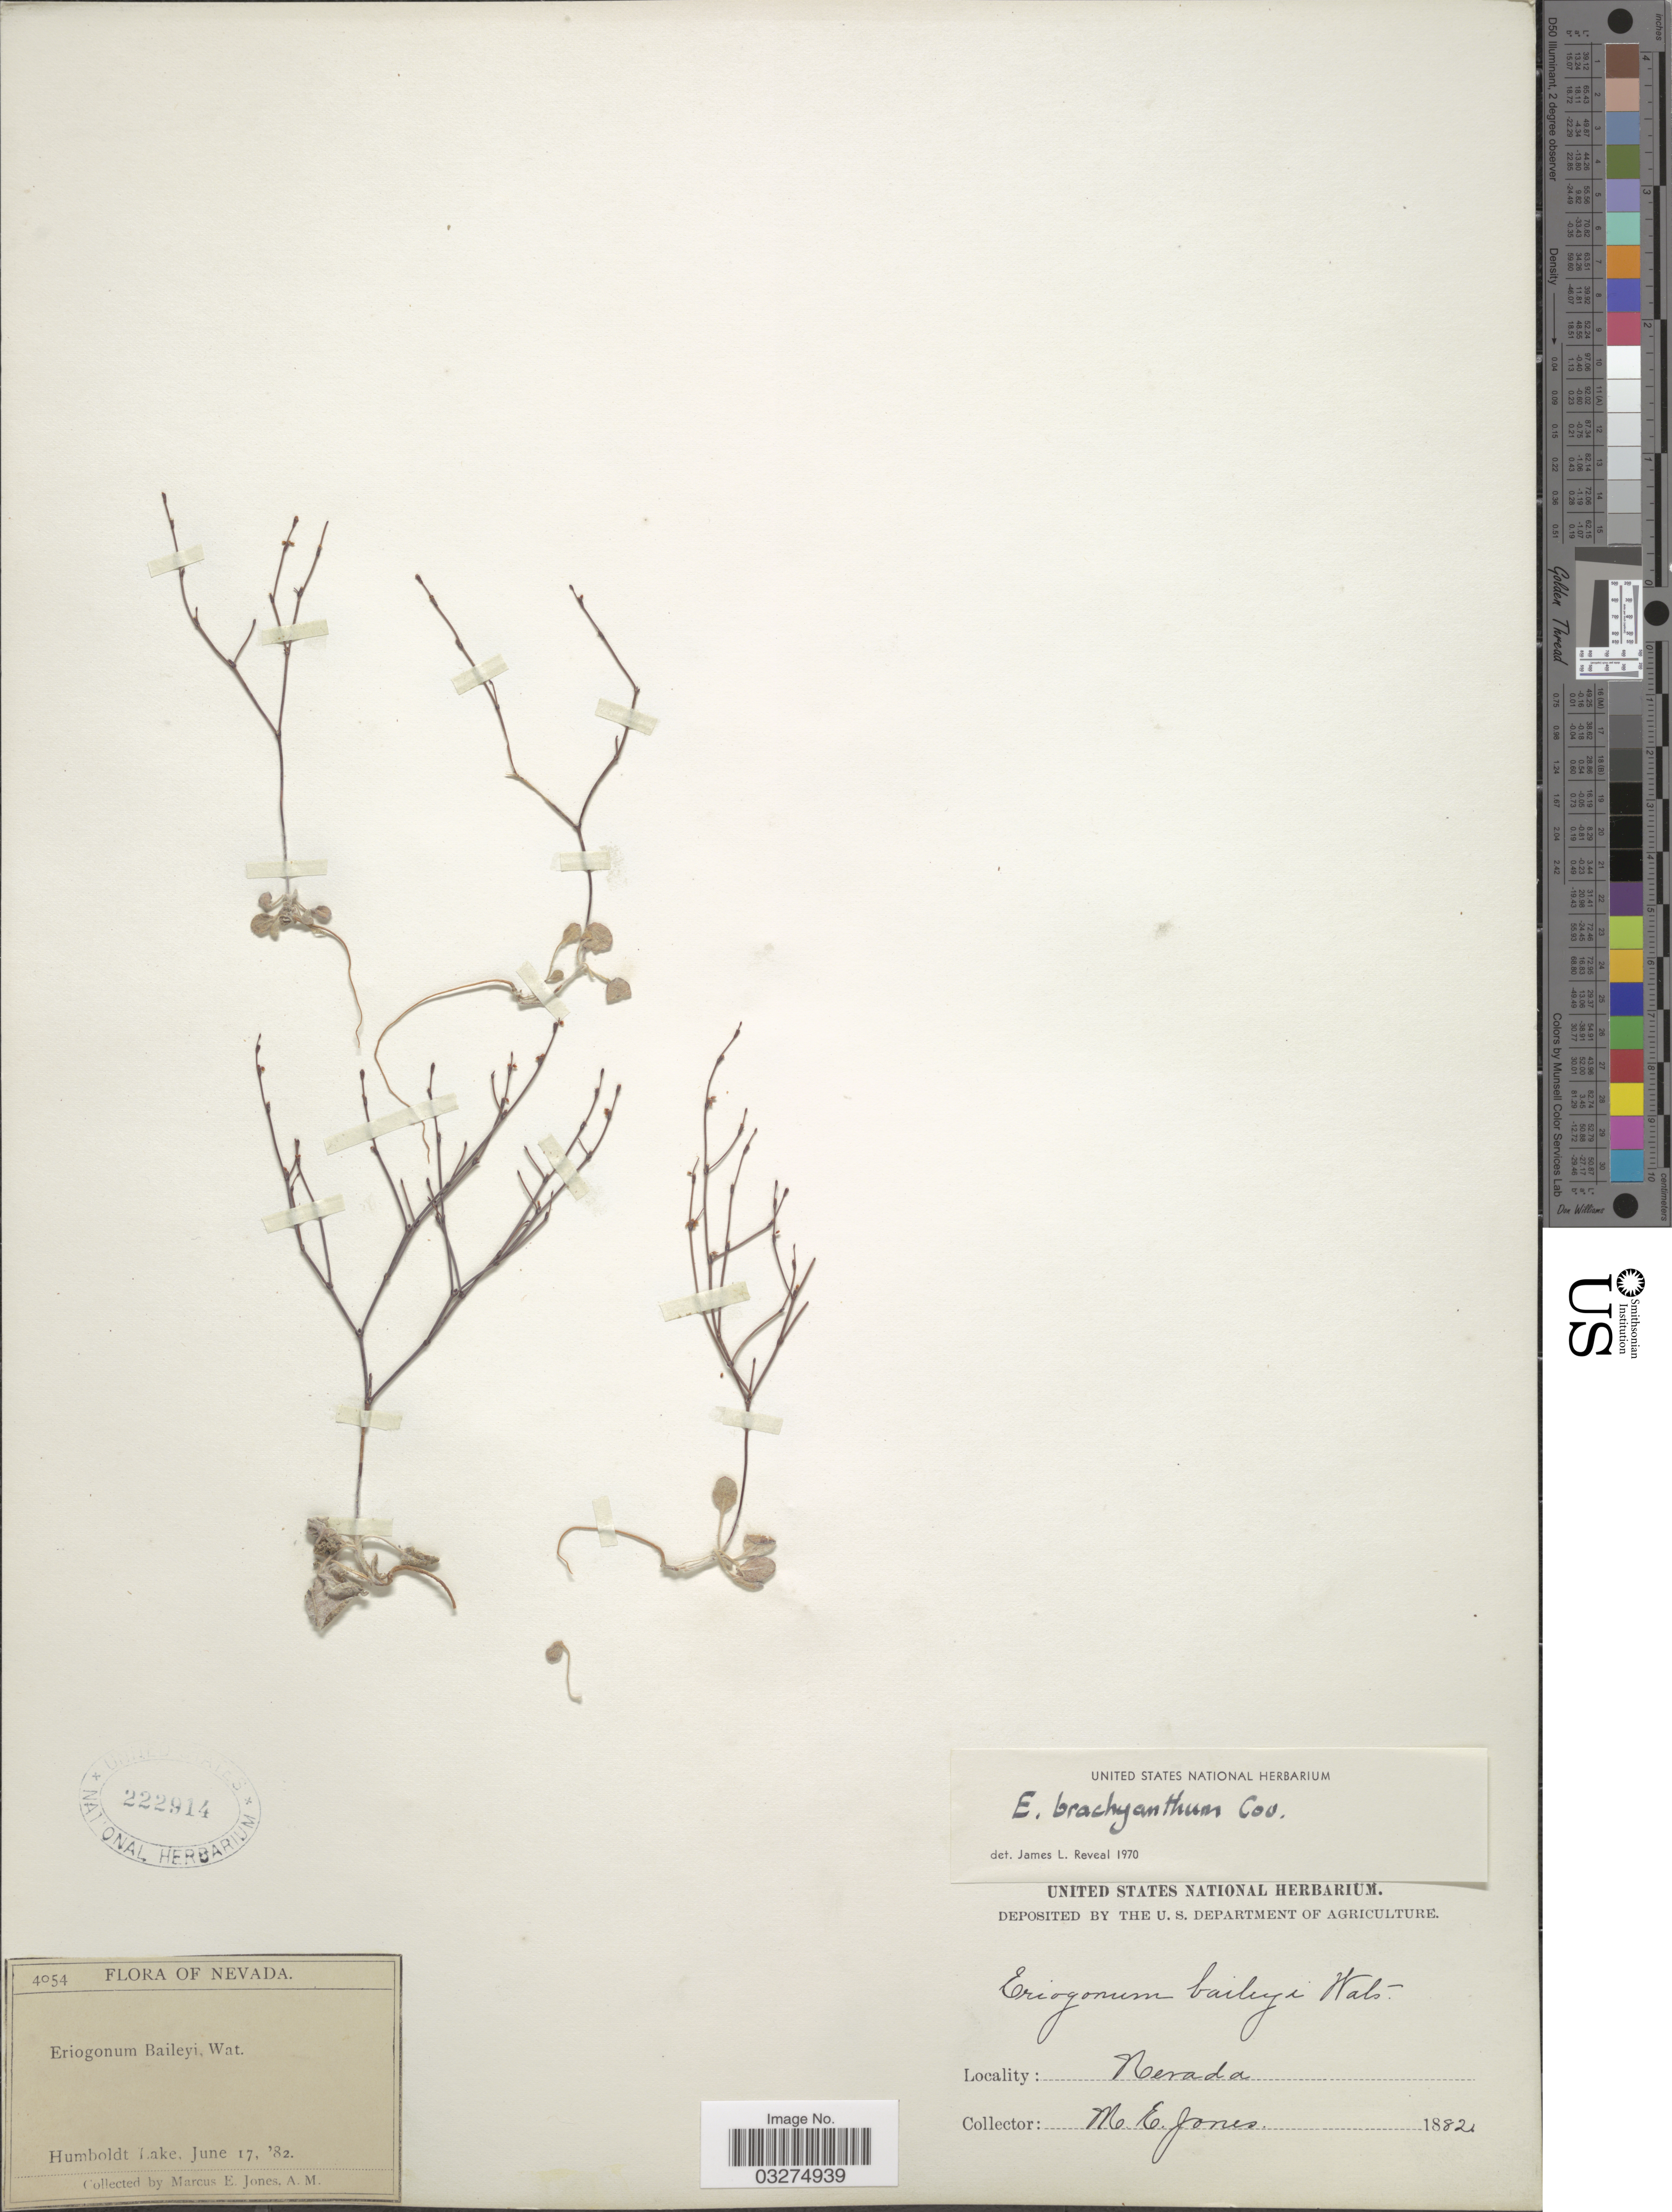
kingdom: Plantae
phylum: Tracheophyta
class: Magnoliopsida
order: Caryophyllales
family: Polygonaceae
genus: Eriogonum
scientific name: Eriogonum brachyanthum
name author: Coville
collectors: M. E. Jones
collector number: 4054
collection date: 1882-06-17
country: United States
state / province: Nevada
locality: Humboldt Lake.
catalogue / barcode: US 222914